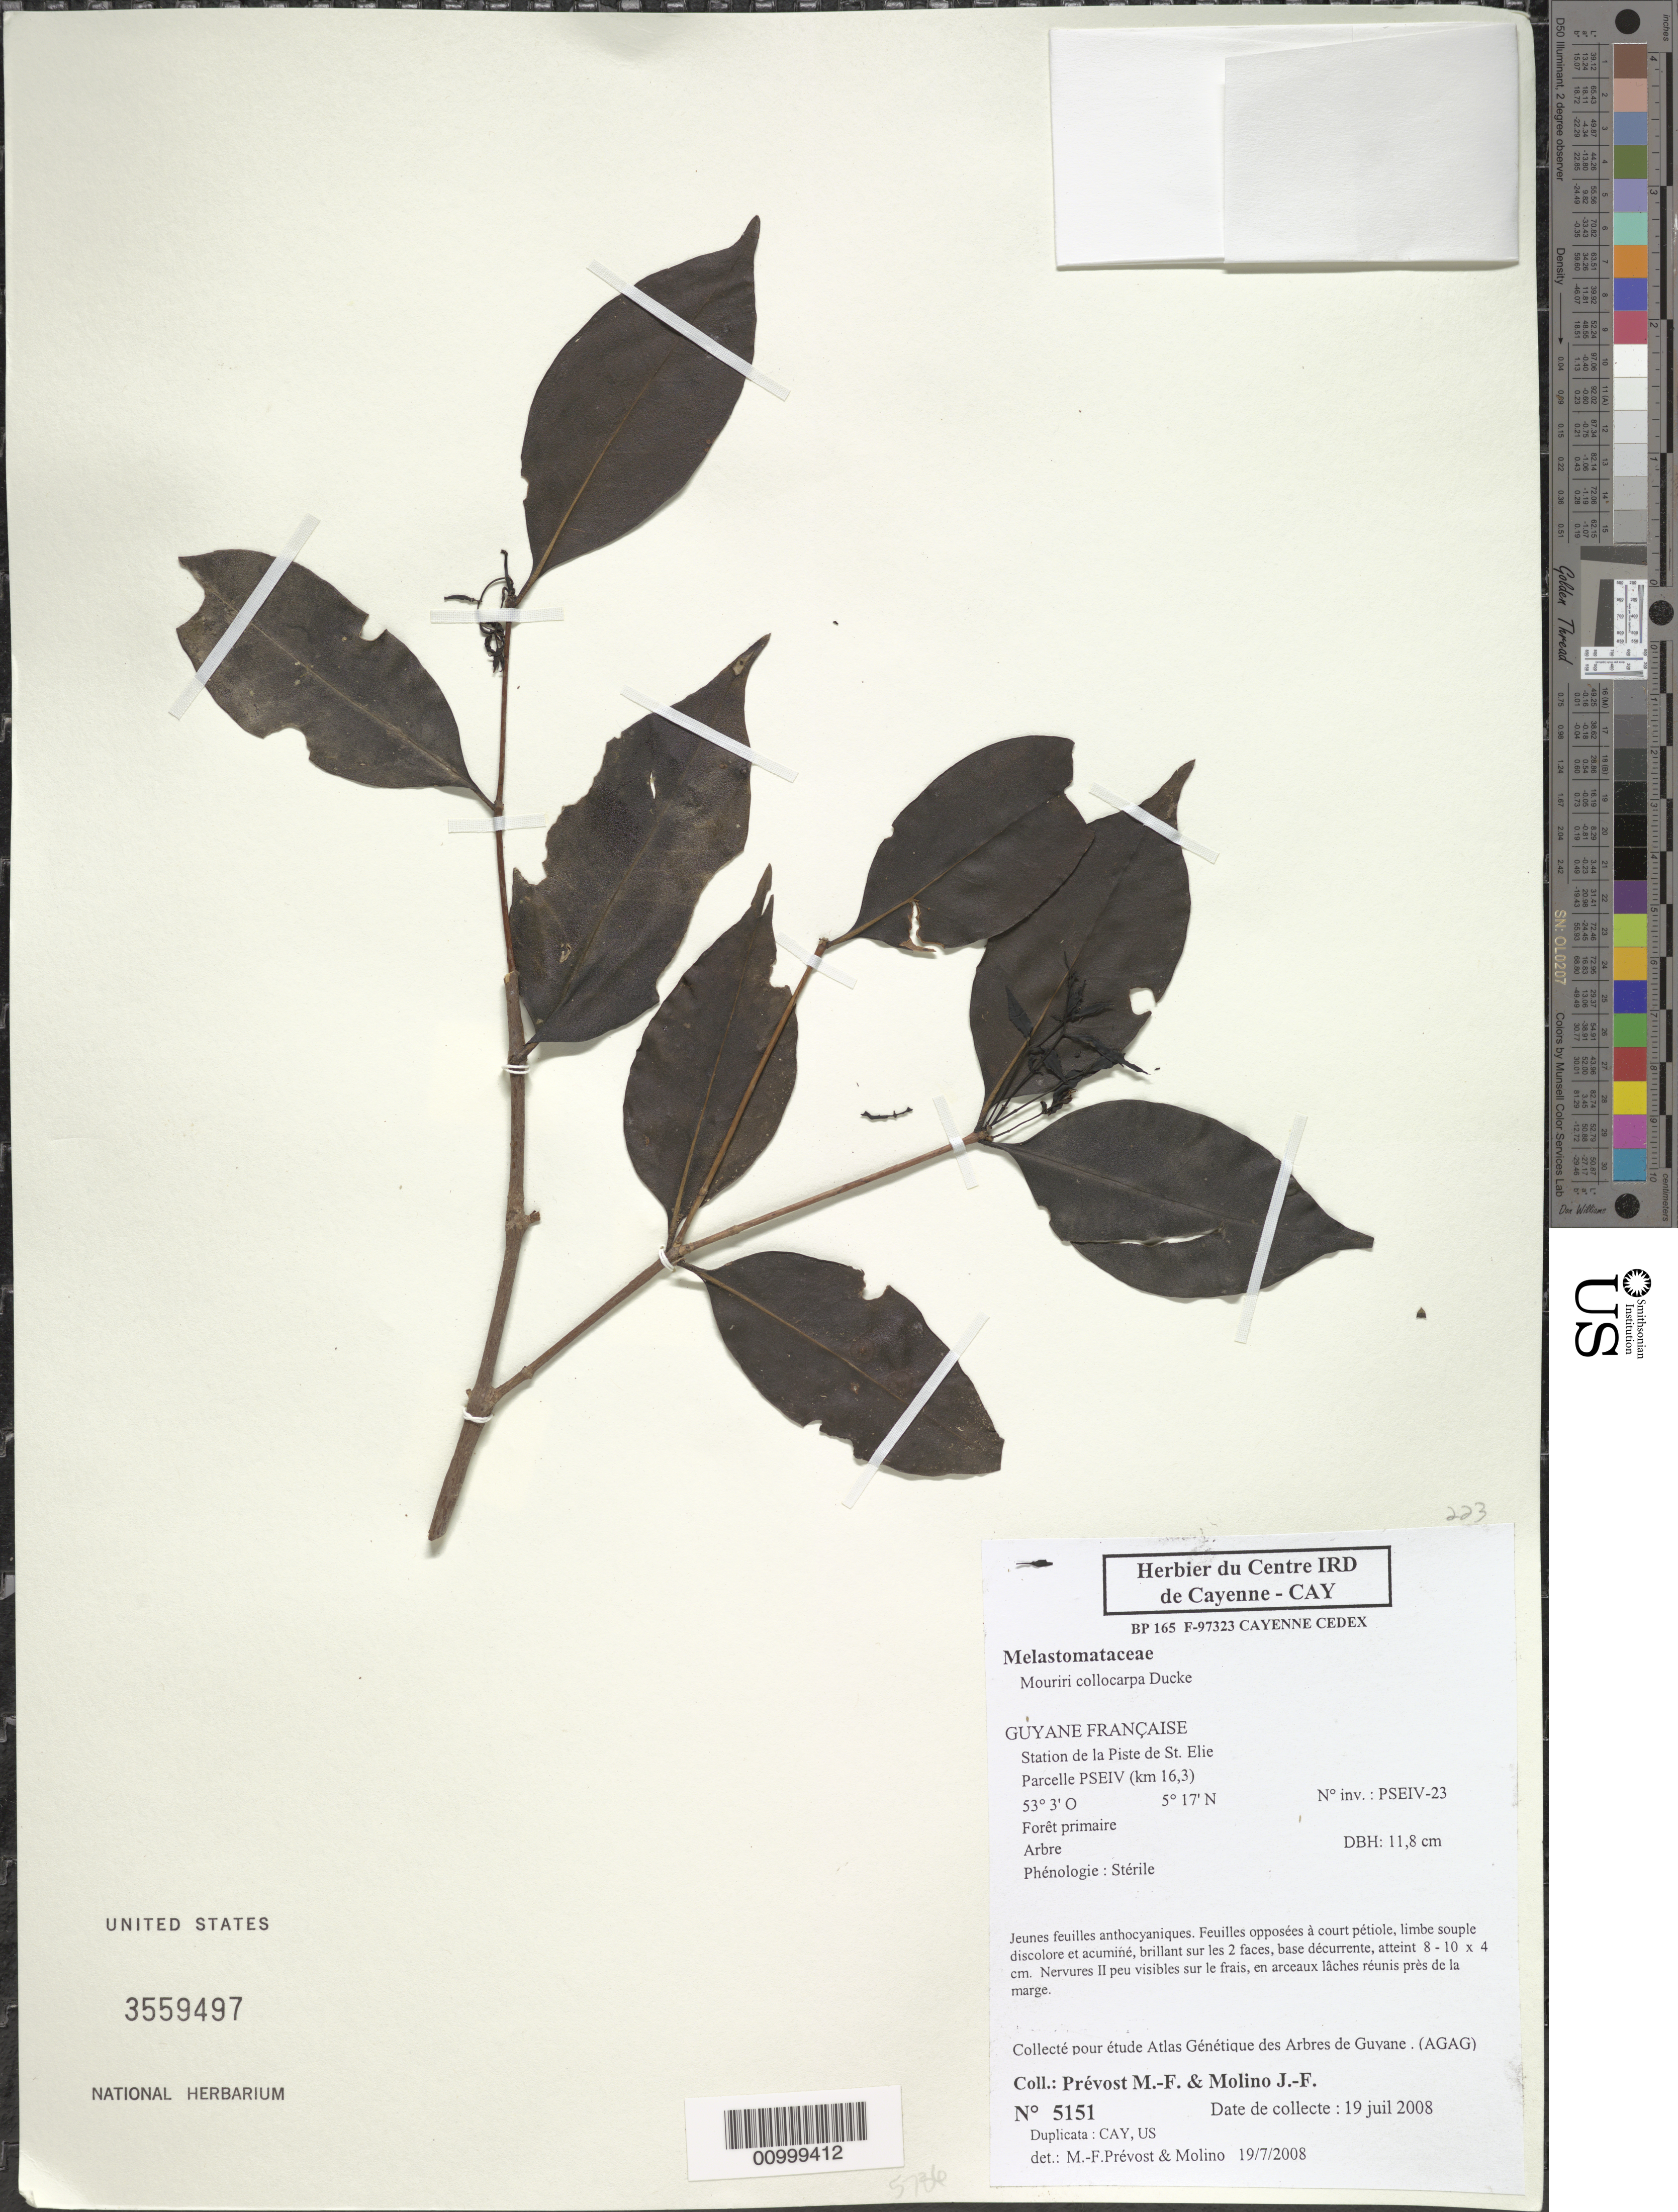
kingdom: Plantae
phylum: Tracheophyta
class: Magnoliopsida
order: Myrtales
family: Melastomataceae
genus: Mouriri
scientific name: Mouriri collocarpa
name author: Ducke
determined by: Prévost, M.-F.; Molino, J. F.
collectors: M.-F. Prévost & J. Molino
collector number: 5151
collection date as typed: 19-Jul-08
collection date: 2008-07-19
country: French Guiana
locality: Station de la Piste de St. Elie; parcelle PSEIV (km 16,3)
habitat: Foret primaire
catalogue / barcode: US 3559497